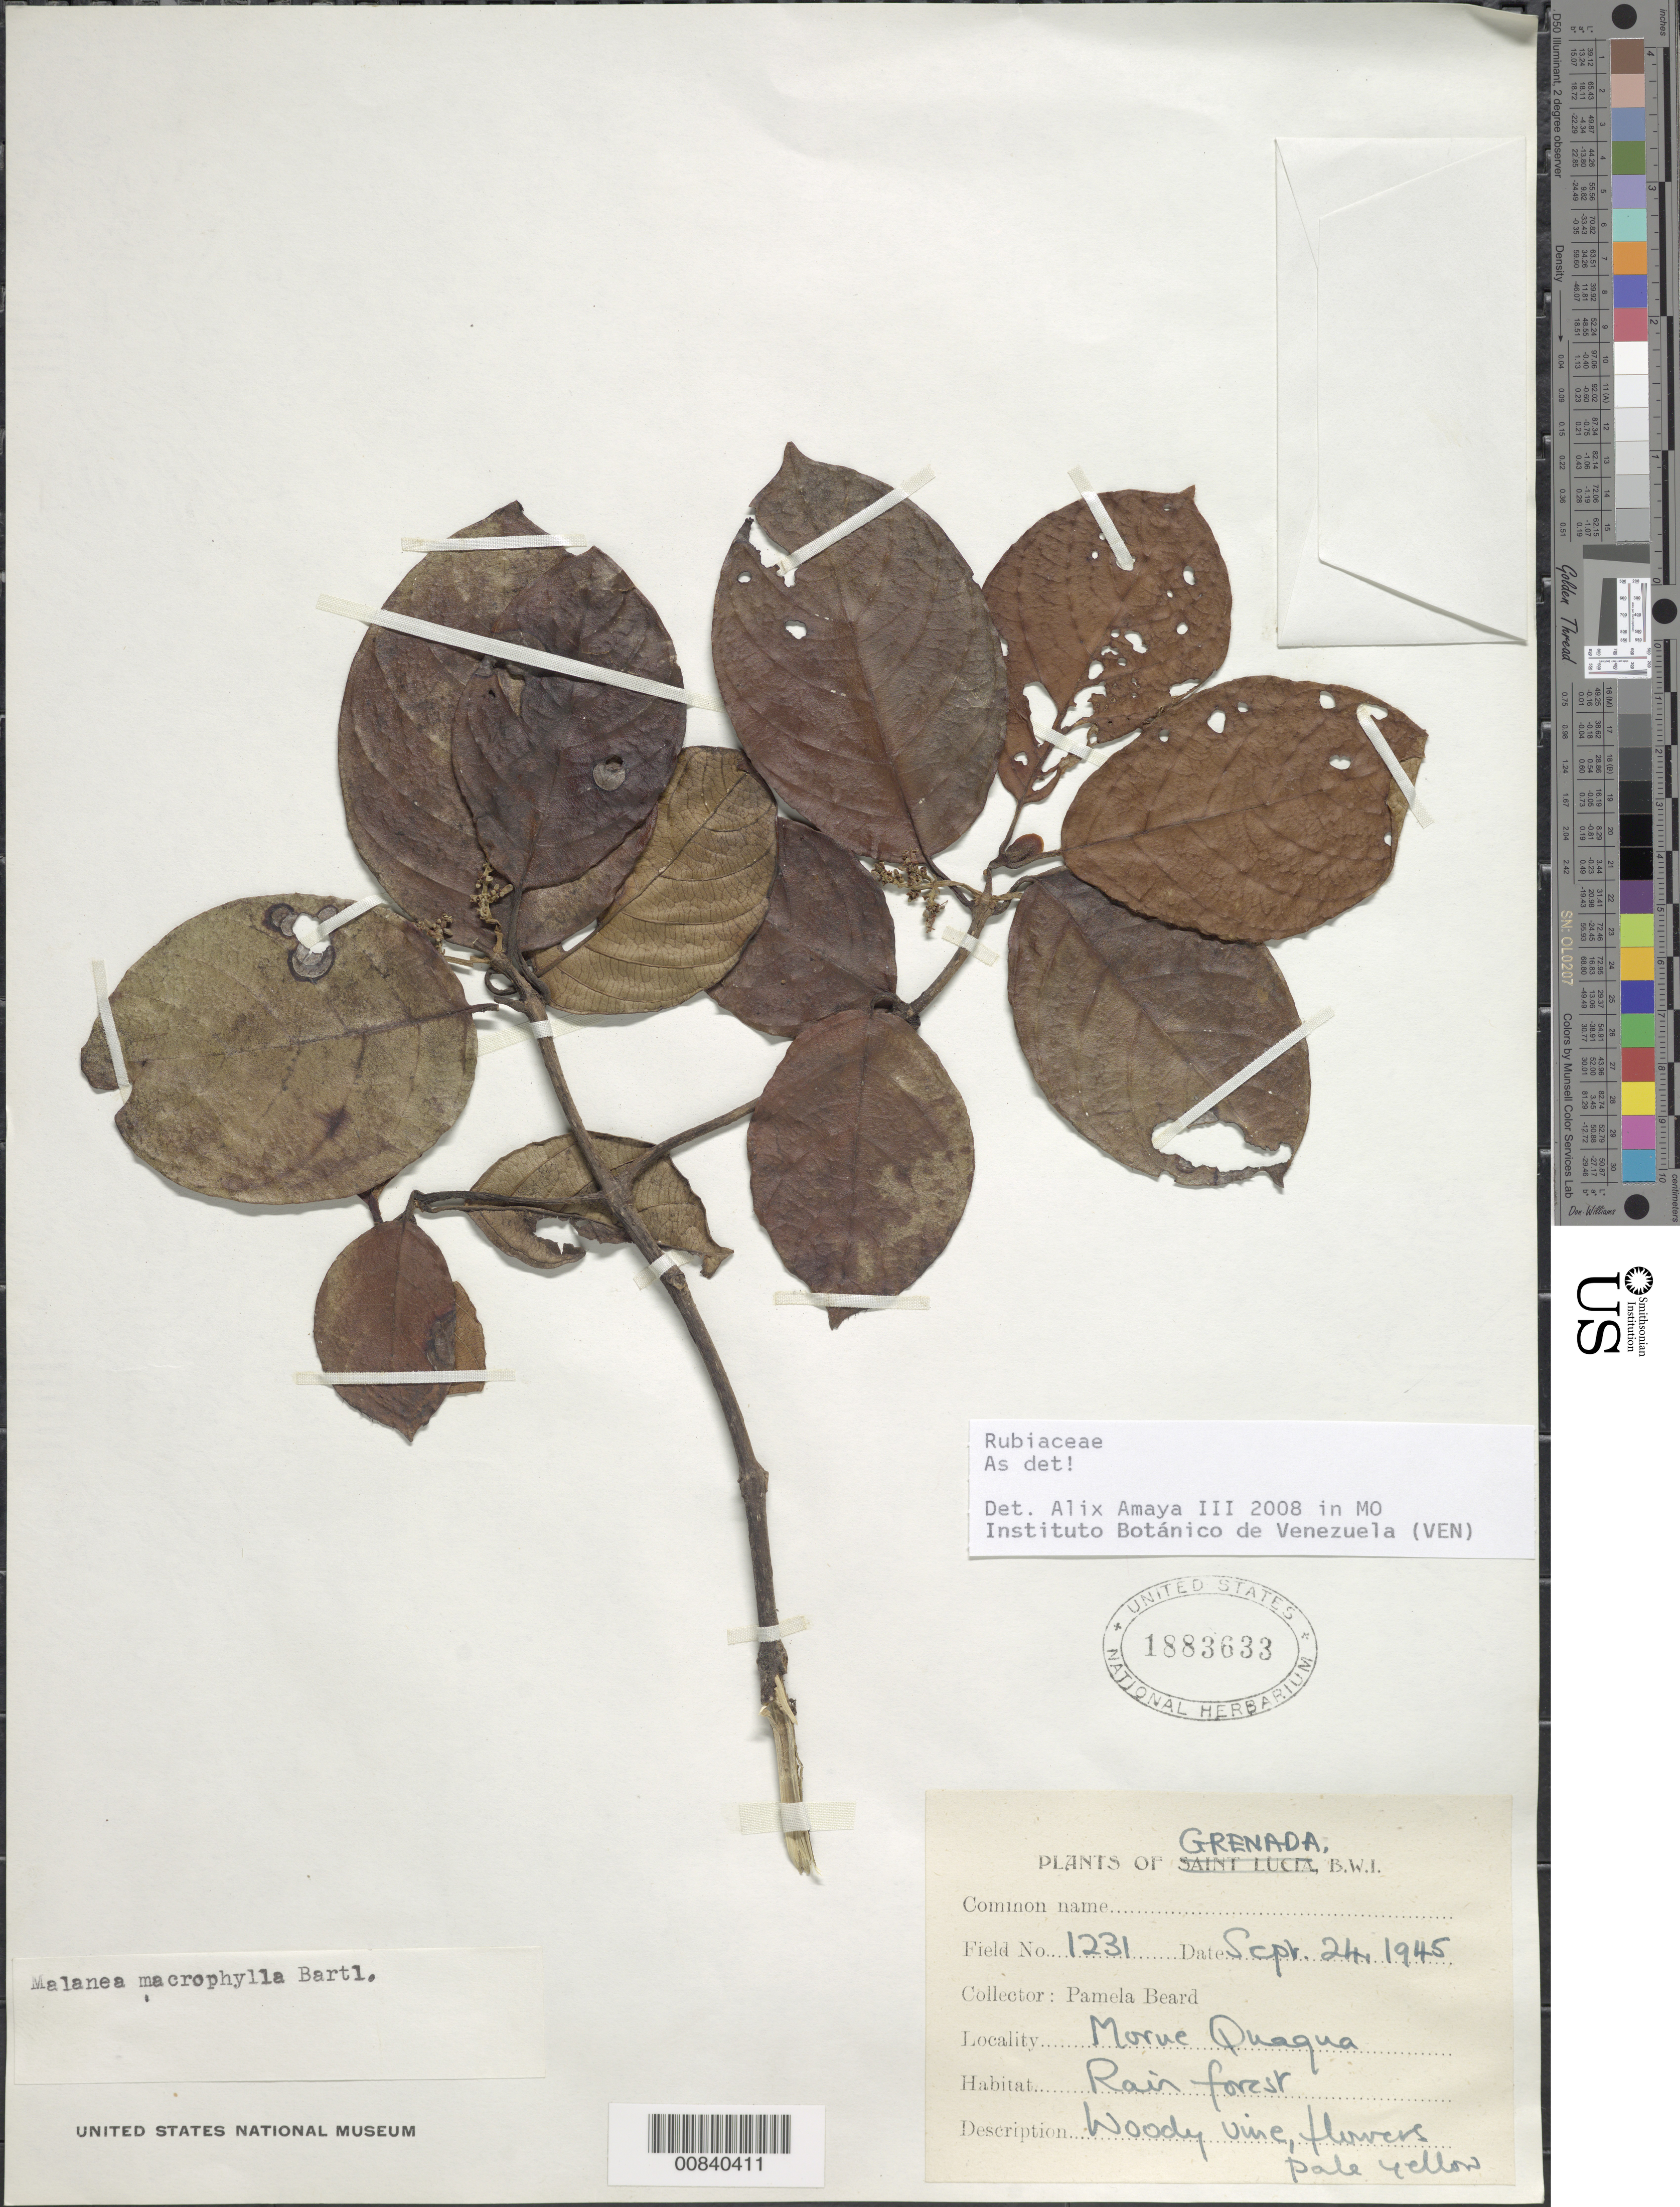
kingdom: Plantae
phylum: Tracheophyta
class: Magnoliopsida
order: Gentianales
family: Rubiaceae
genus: Malanea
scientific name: Malanea glabra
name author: A. Rich.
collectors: P. Beard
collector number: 1231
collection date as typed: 24 Sep 1945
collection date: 1945-09-24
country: Grenada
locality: Morne Quaqua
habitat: Rainforest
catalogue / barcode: US 1883633